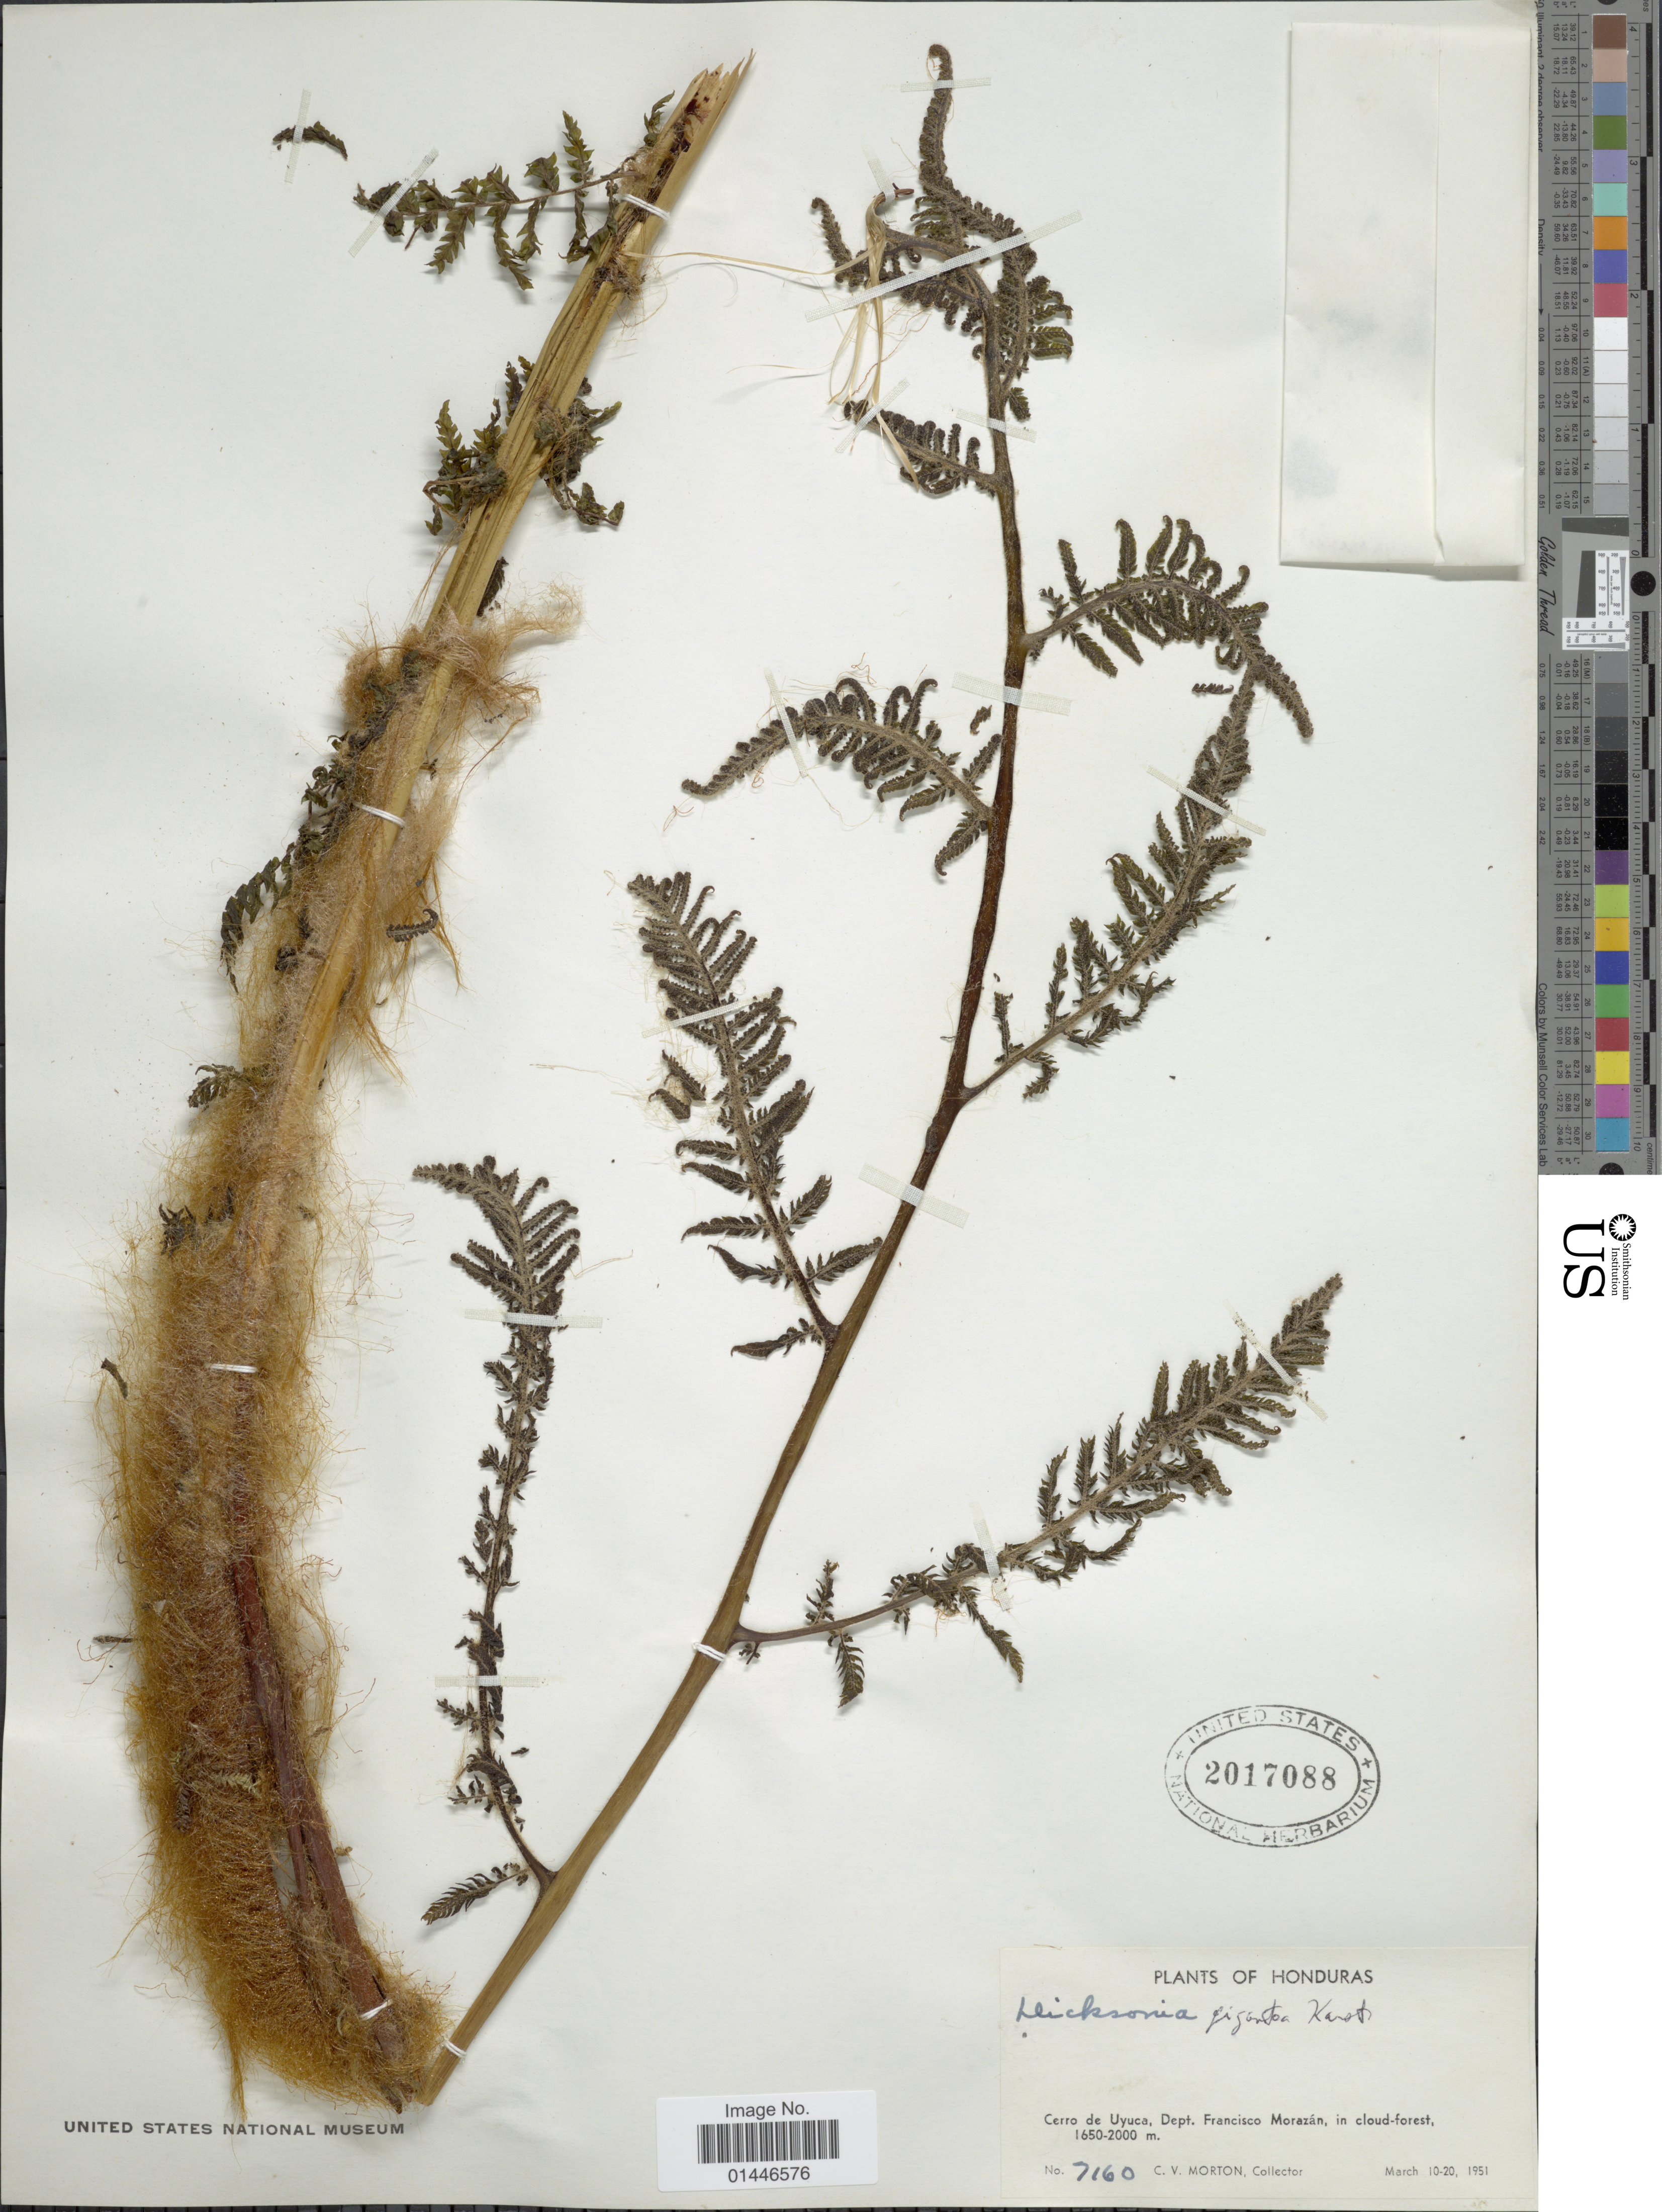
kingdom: Plantae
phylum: Tracheophyta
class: Polypodiopsida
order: Cyatheales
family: Dicksoniaceae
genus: Dicksonia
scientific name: Dicksonia gigantea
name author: H. Karst.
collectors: C. V. Morton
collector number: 7160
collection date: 1951-03-10/1951-03-20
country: Honduras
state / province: Fco. Morazán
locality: Cerro de Uyuca, Dept. Francisco Morazan, in cloud forest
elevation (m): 1650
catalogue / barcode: US 2017088